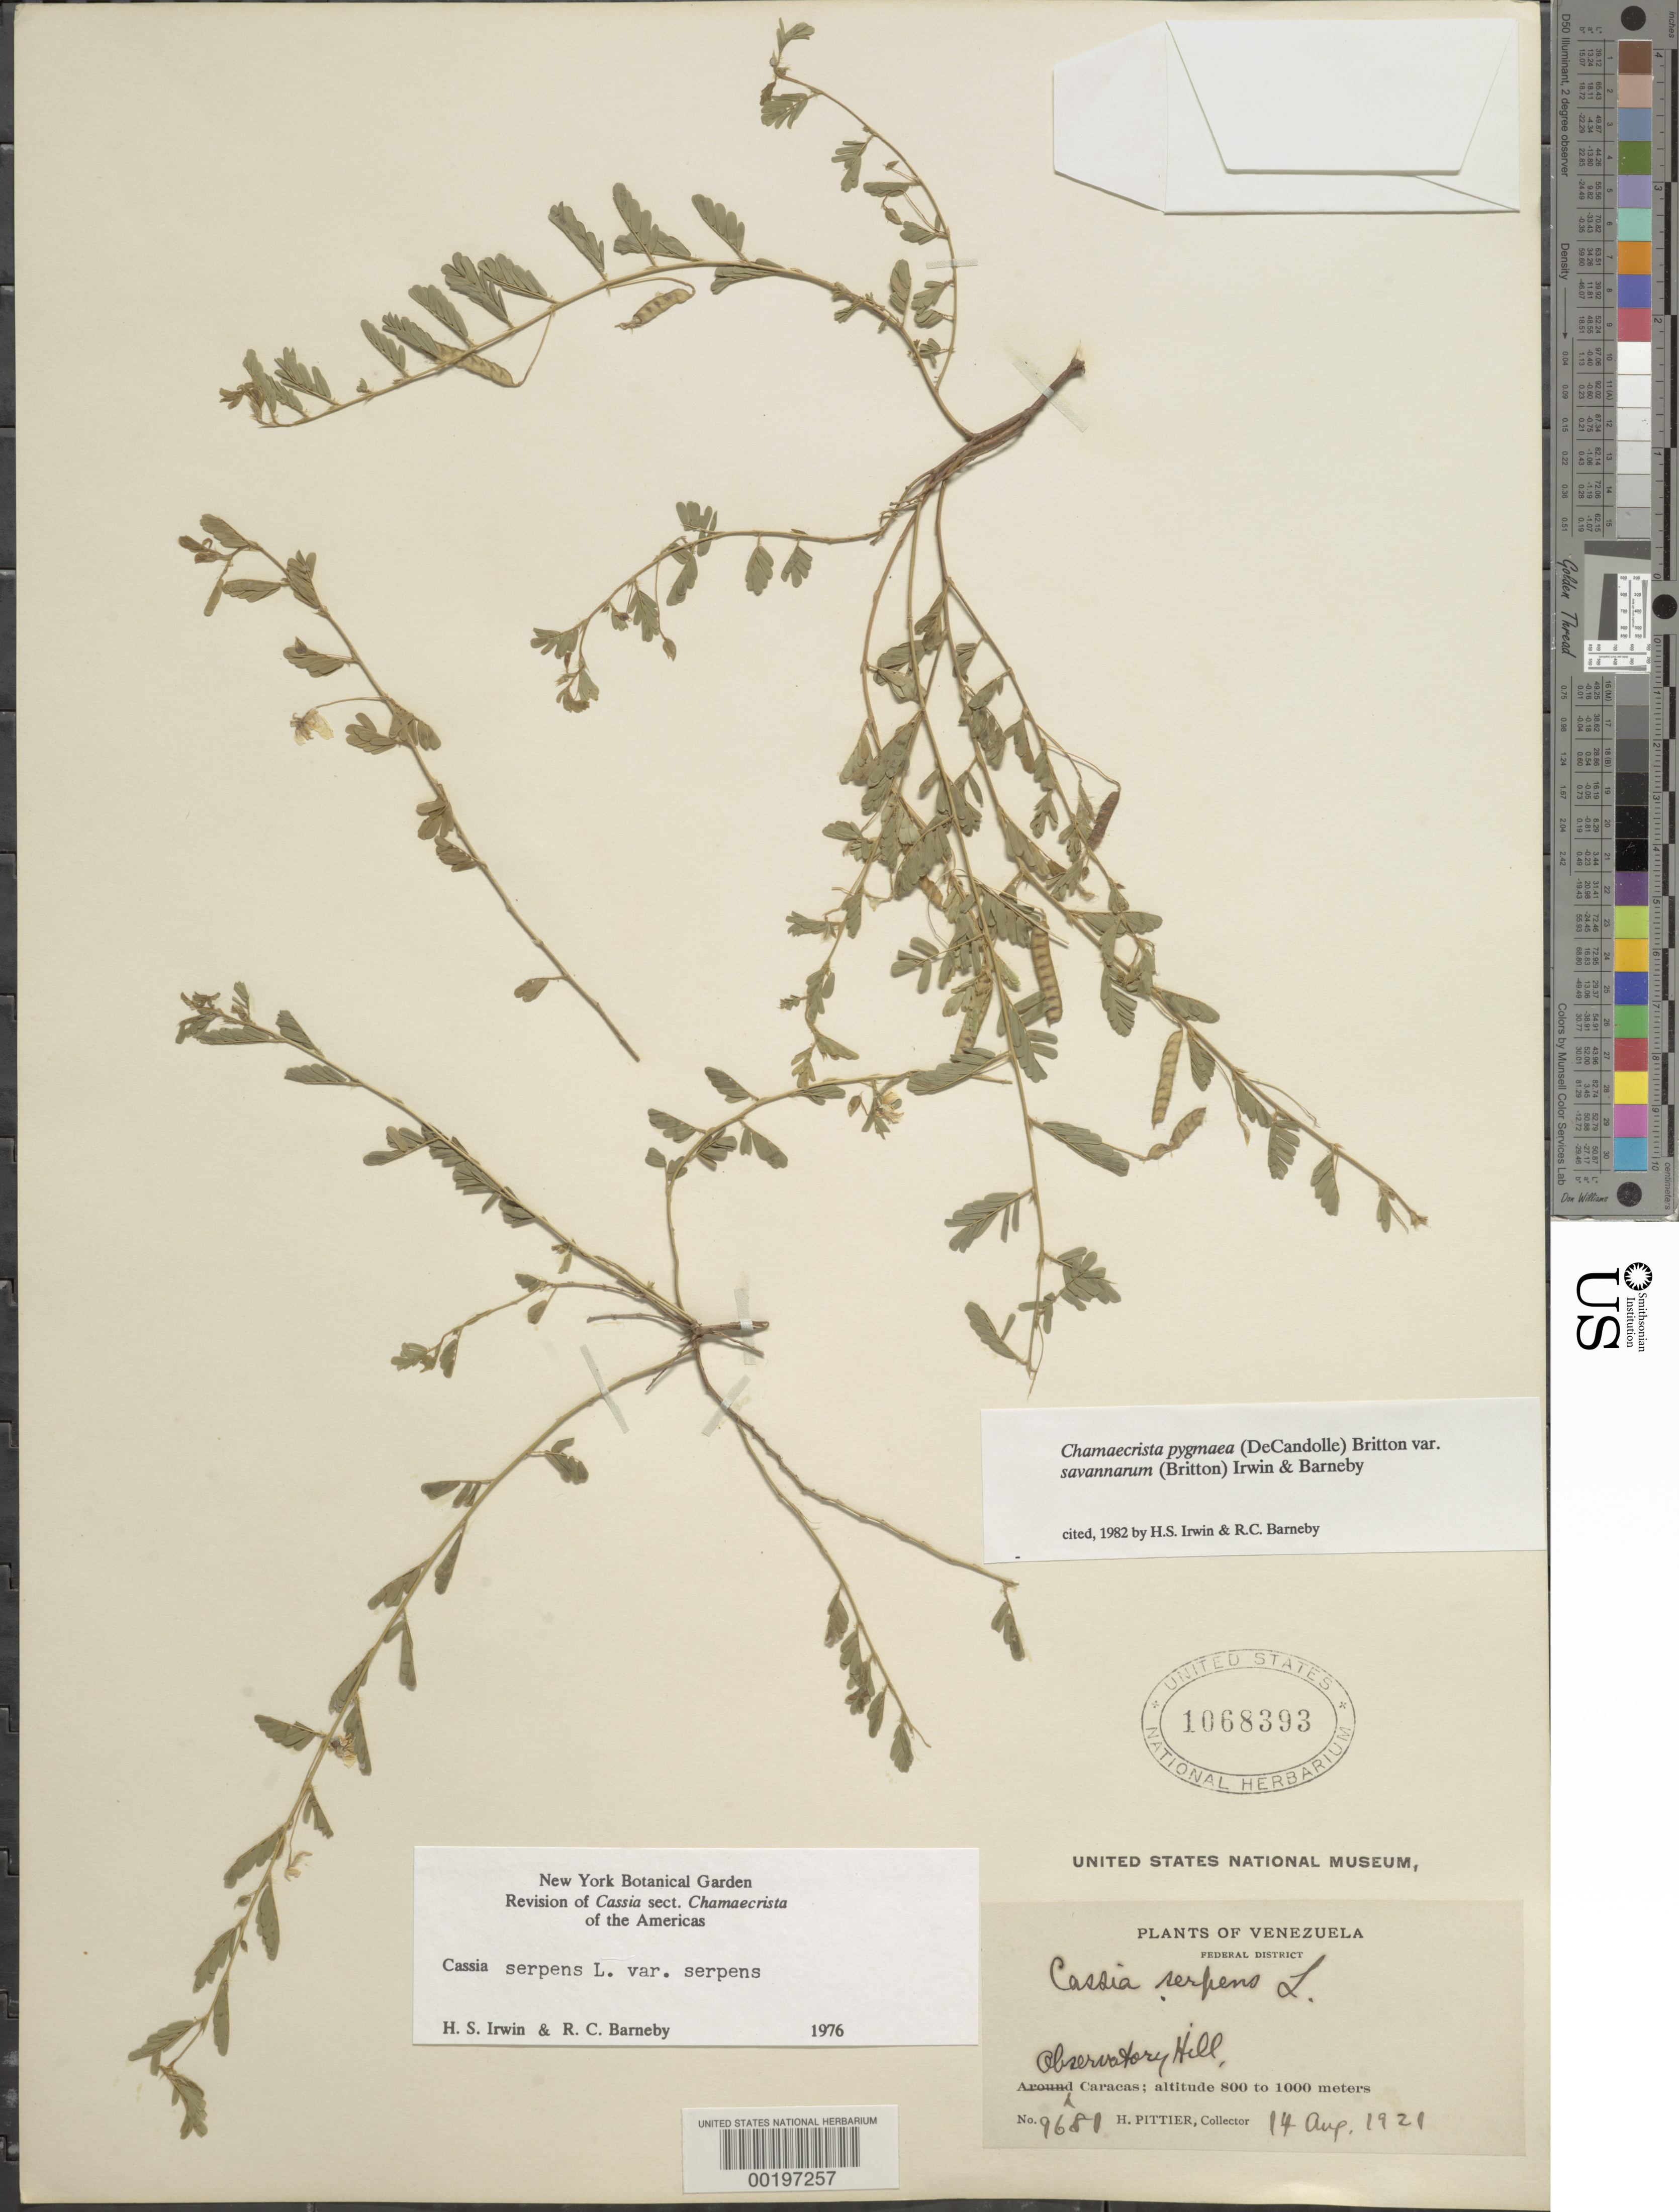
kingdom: Plantae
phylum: Tracheophyta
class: Magnoliopsida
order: Fabales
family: Fabaceae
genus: Chamaecrista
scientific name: Chamaecrista pygmaea var. savannarum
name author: (Britton) H.S. Irwin & Barneby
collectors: H. F. Pittier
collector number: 9681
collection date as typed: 14 Aug 1921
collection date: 1921-08-14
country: Venezuela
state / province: Distrito Federal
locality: Caracas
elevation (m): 800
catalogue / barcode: US 1068393